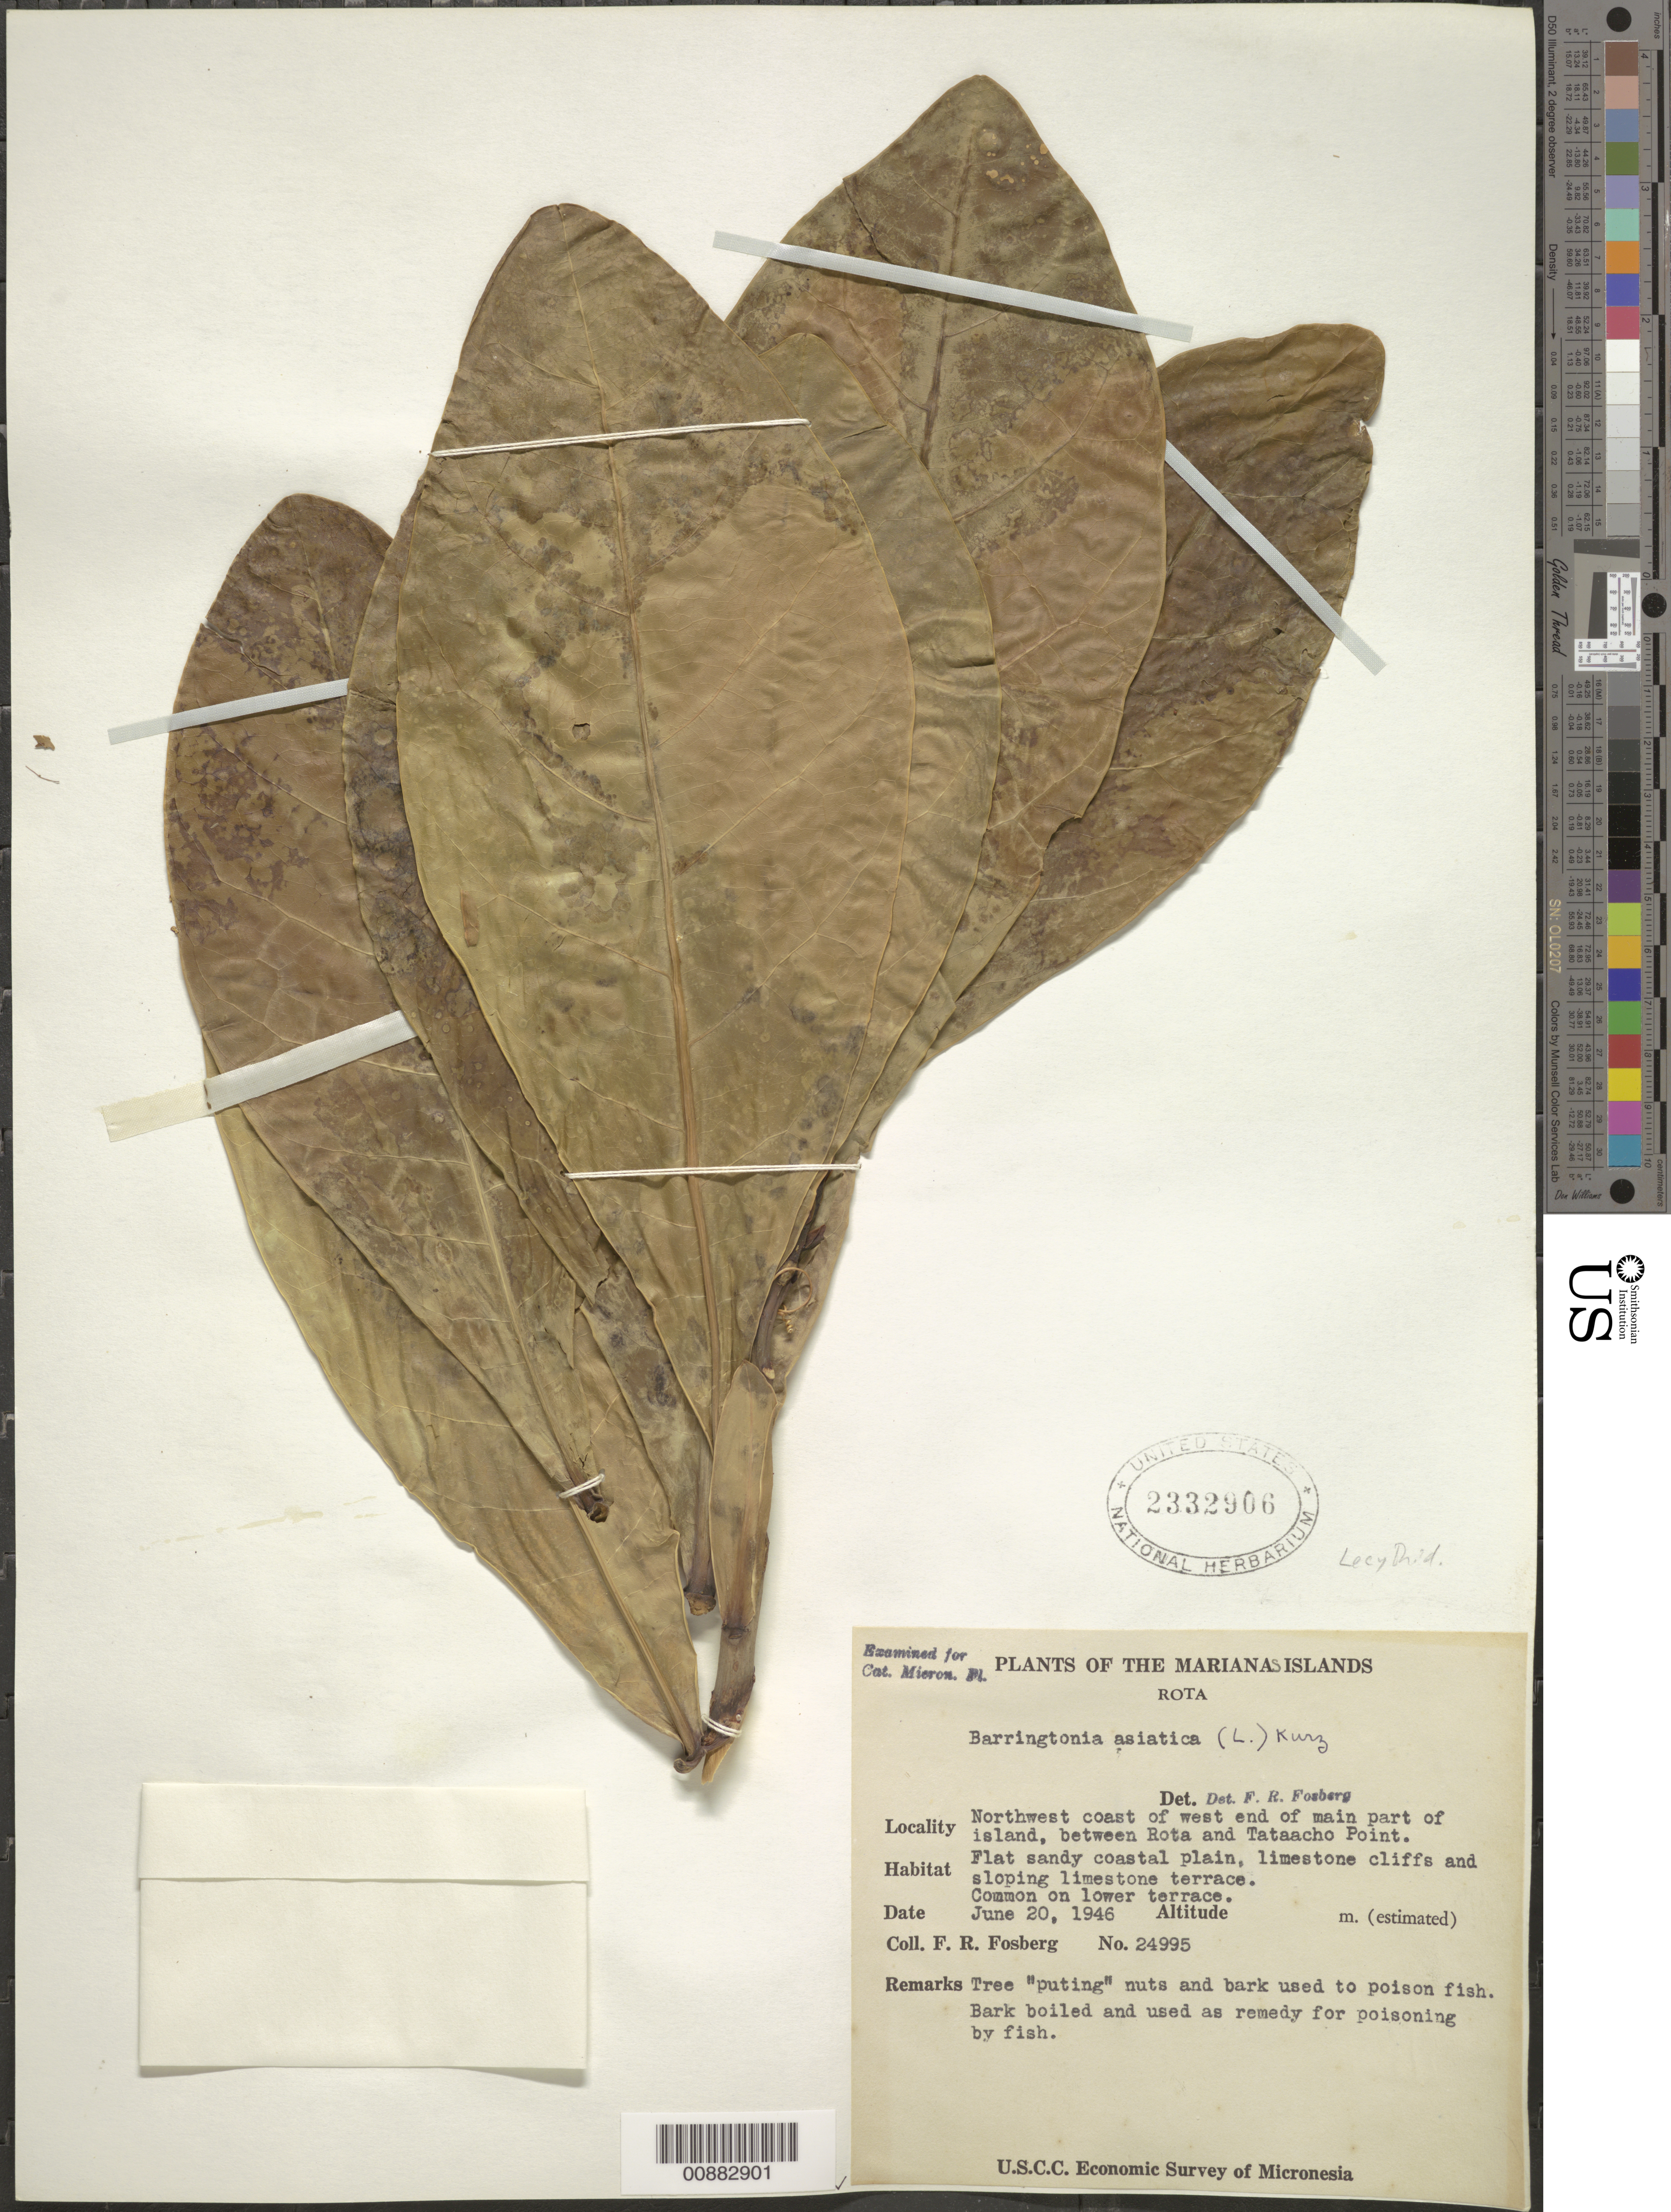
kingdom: Plantae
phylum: Tracheophyta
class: Magnoliopsida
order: Ericales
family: Lecythidaceae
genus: Barringtonia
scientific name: Barringtonia asiatica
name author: (L.) Kurz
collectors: F. R. Fosberg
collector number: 24995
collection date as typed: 20 Jun 1946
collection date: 1946-06-20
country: Northern Mariana Islands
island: Rota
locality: NW coast of W end of main part of island, between Rota and Tataacho Point.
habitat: Flat sandy coastal plain, limestone cliffs and sloping limestone terrace. Common on lower terrace.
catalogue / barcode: US 2332906